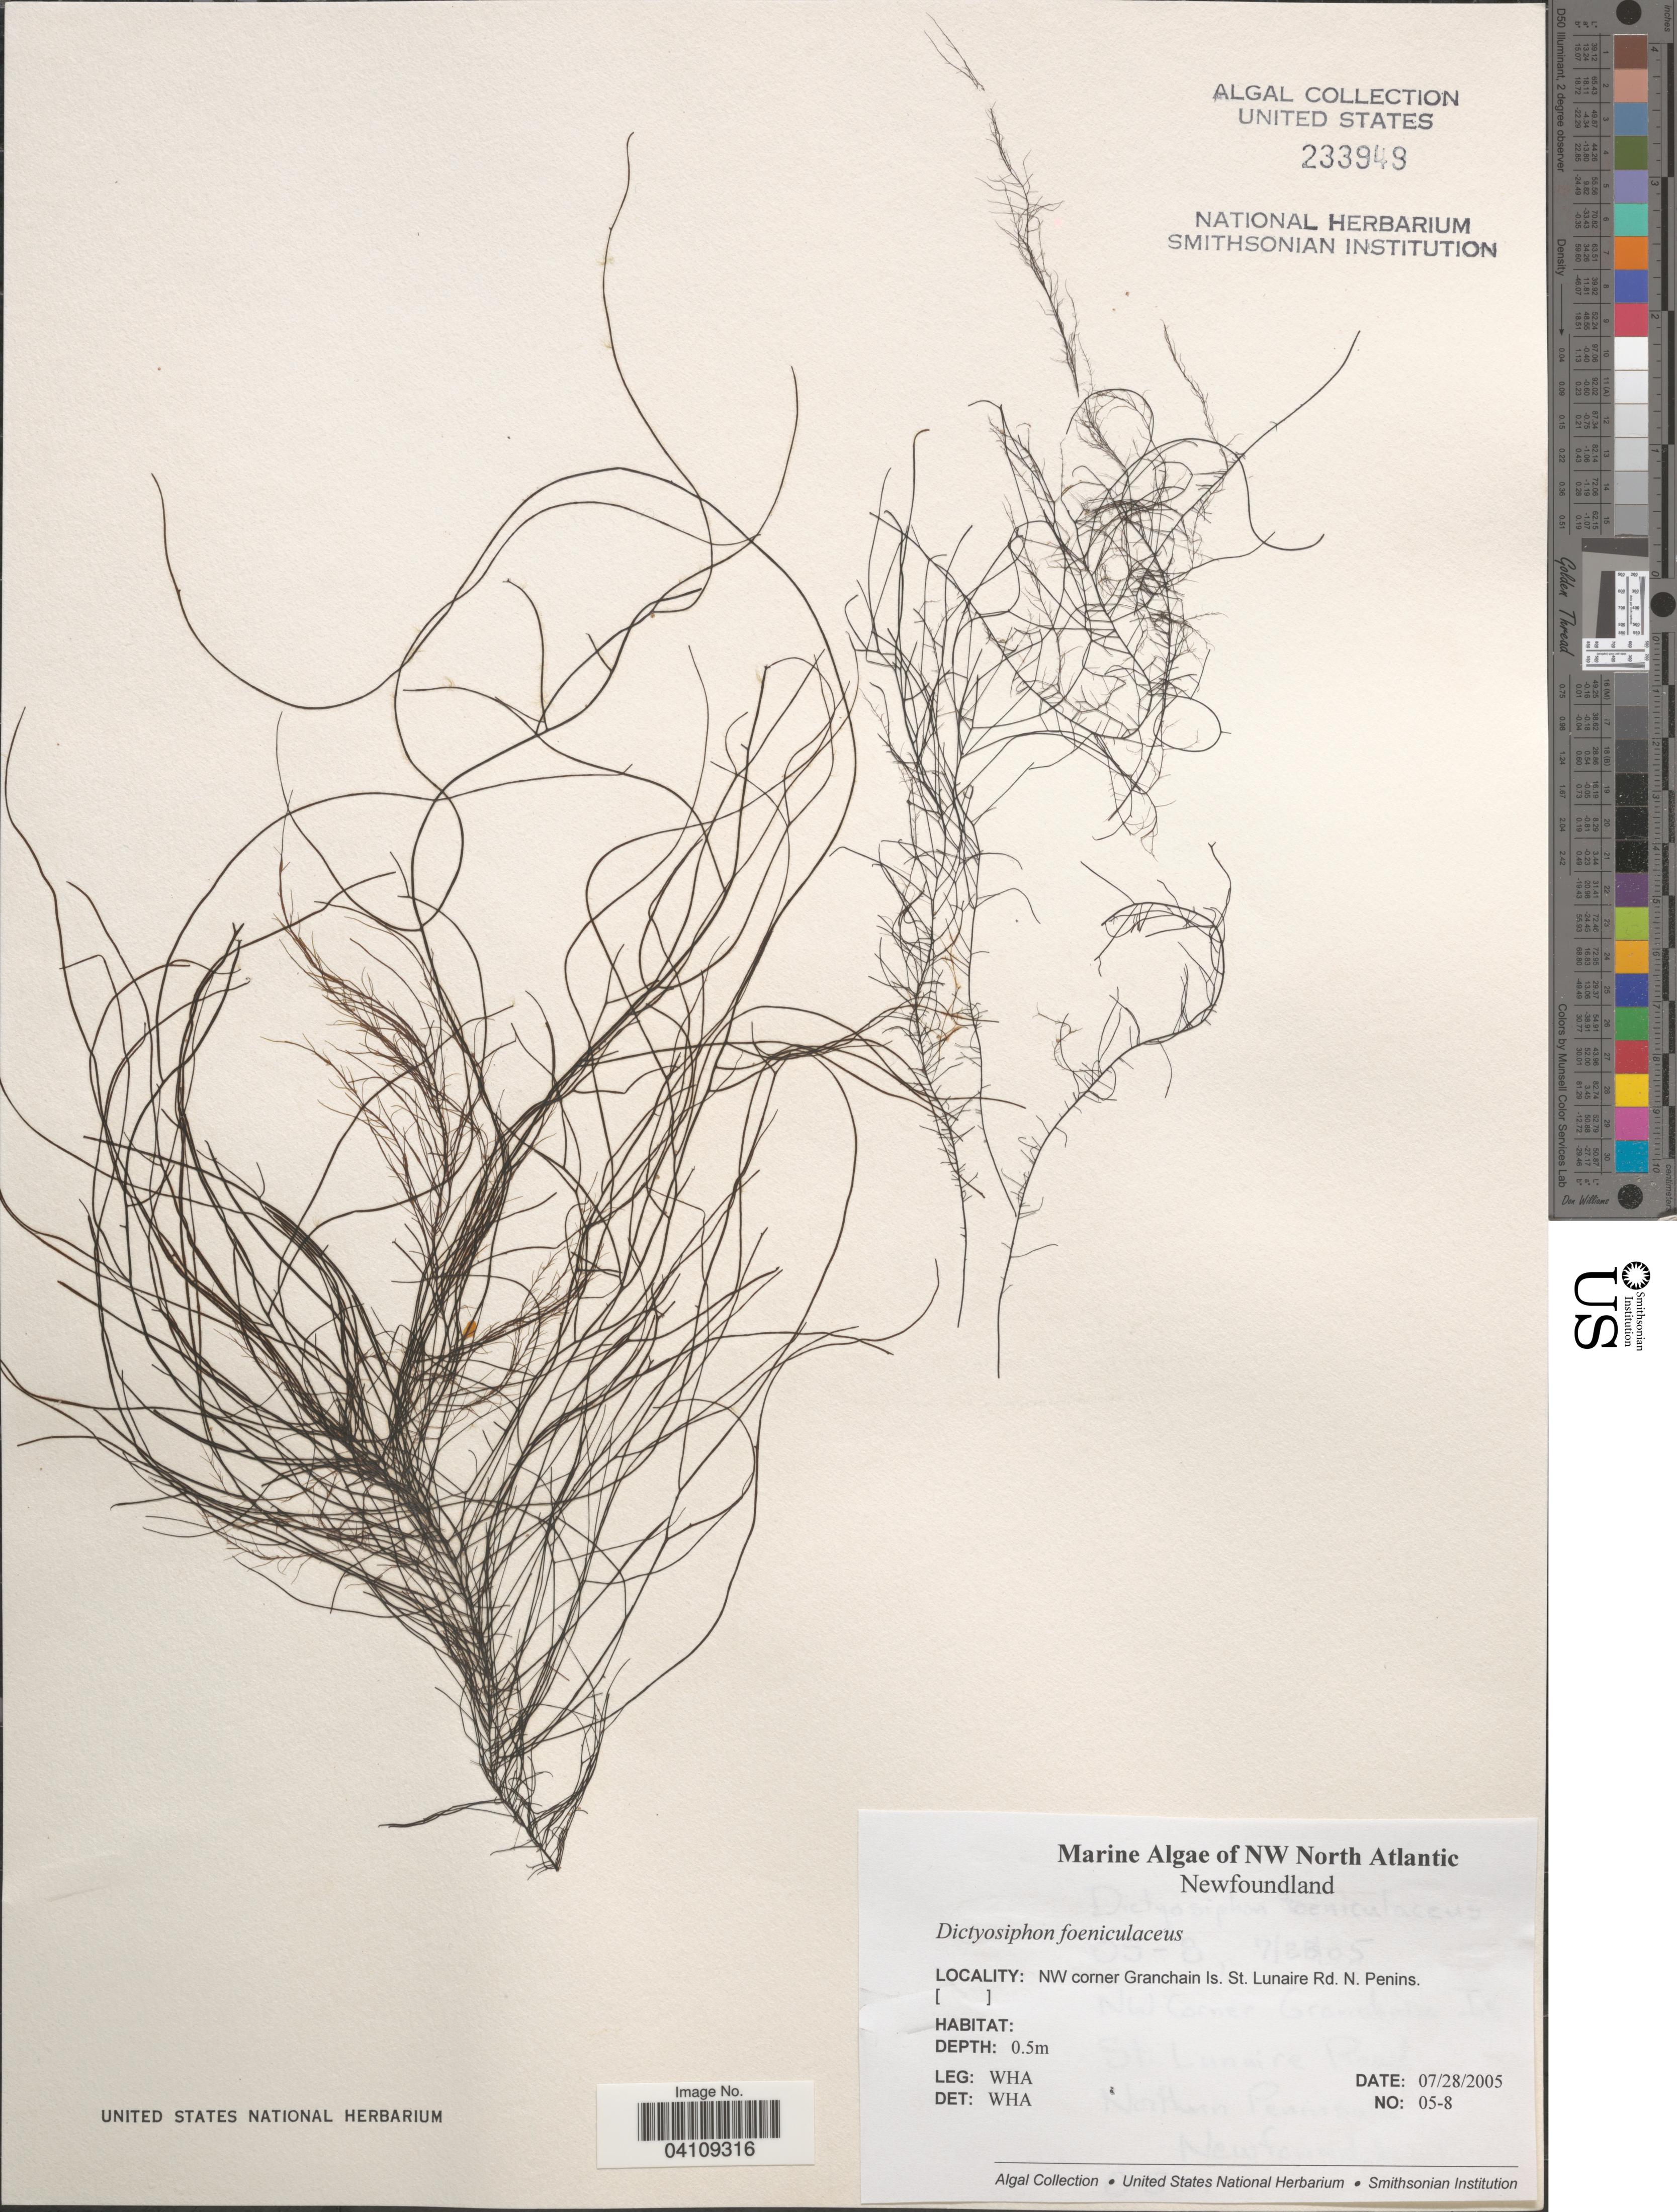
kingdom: Chromista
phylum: Ochrophyta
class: Phaeophyceae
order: Dictyosiphonales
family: Dictyosiphonaceae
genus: Dictyosiphon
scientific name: Dictyosiphon foeniculaceus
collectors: W. H. Adey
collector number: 05-8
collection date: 2005-07-28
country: Canada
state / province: Newfoundland and Labrador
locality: NW North Atlantic. NW corner Granchain Is. St. Lunaire Rd. N. Penins.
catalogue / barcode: US 233949